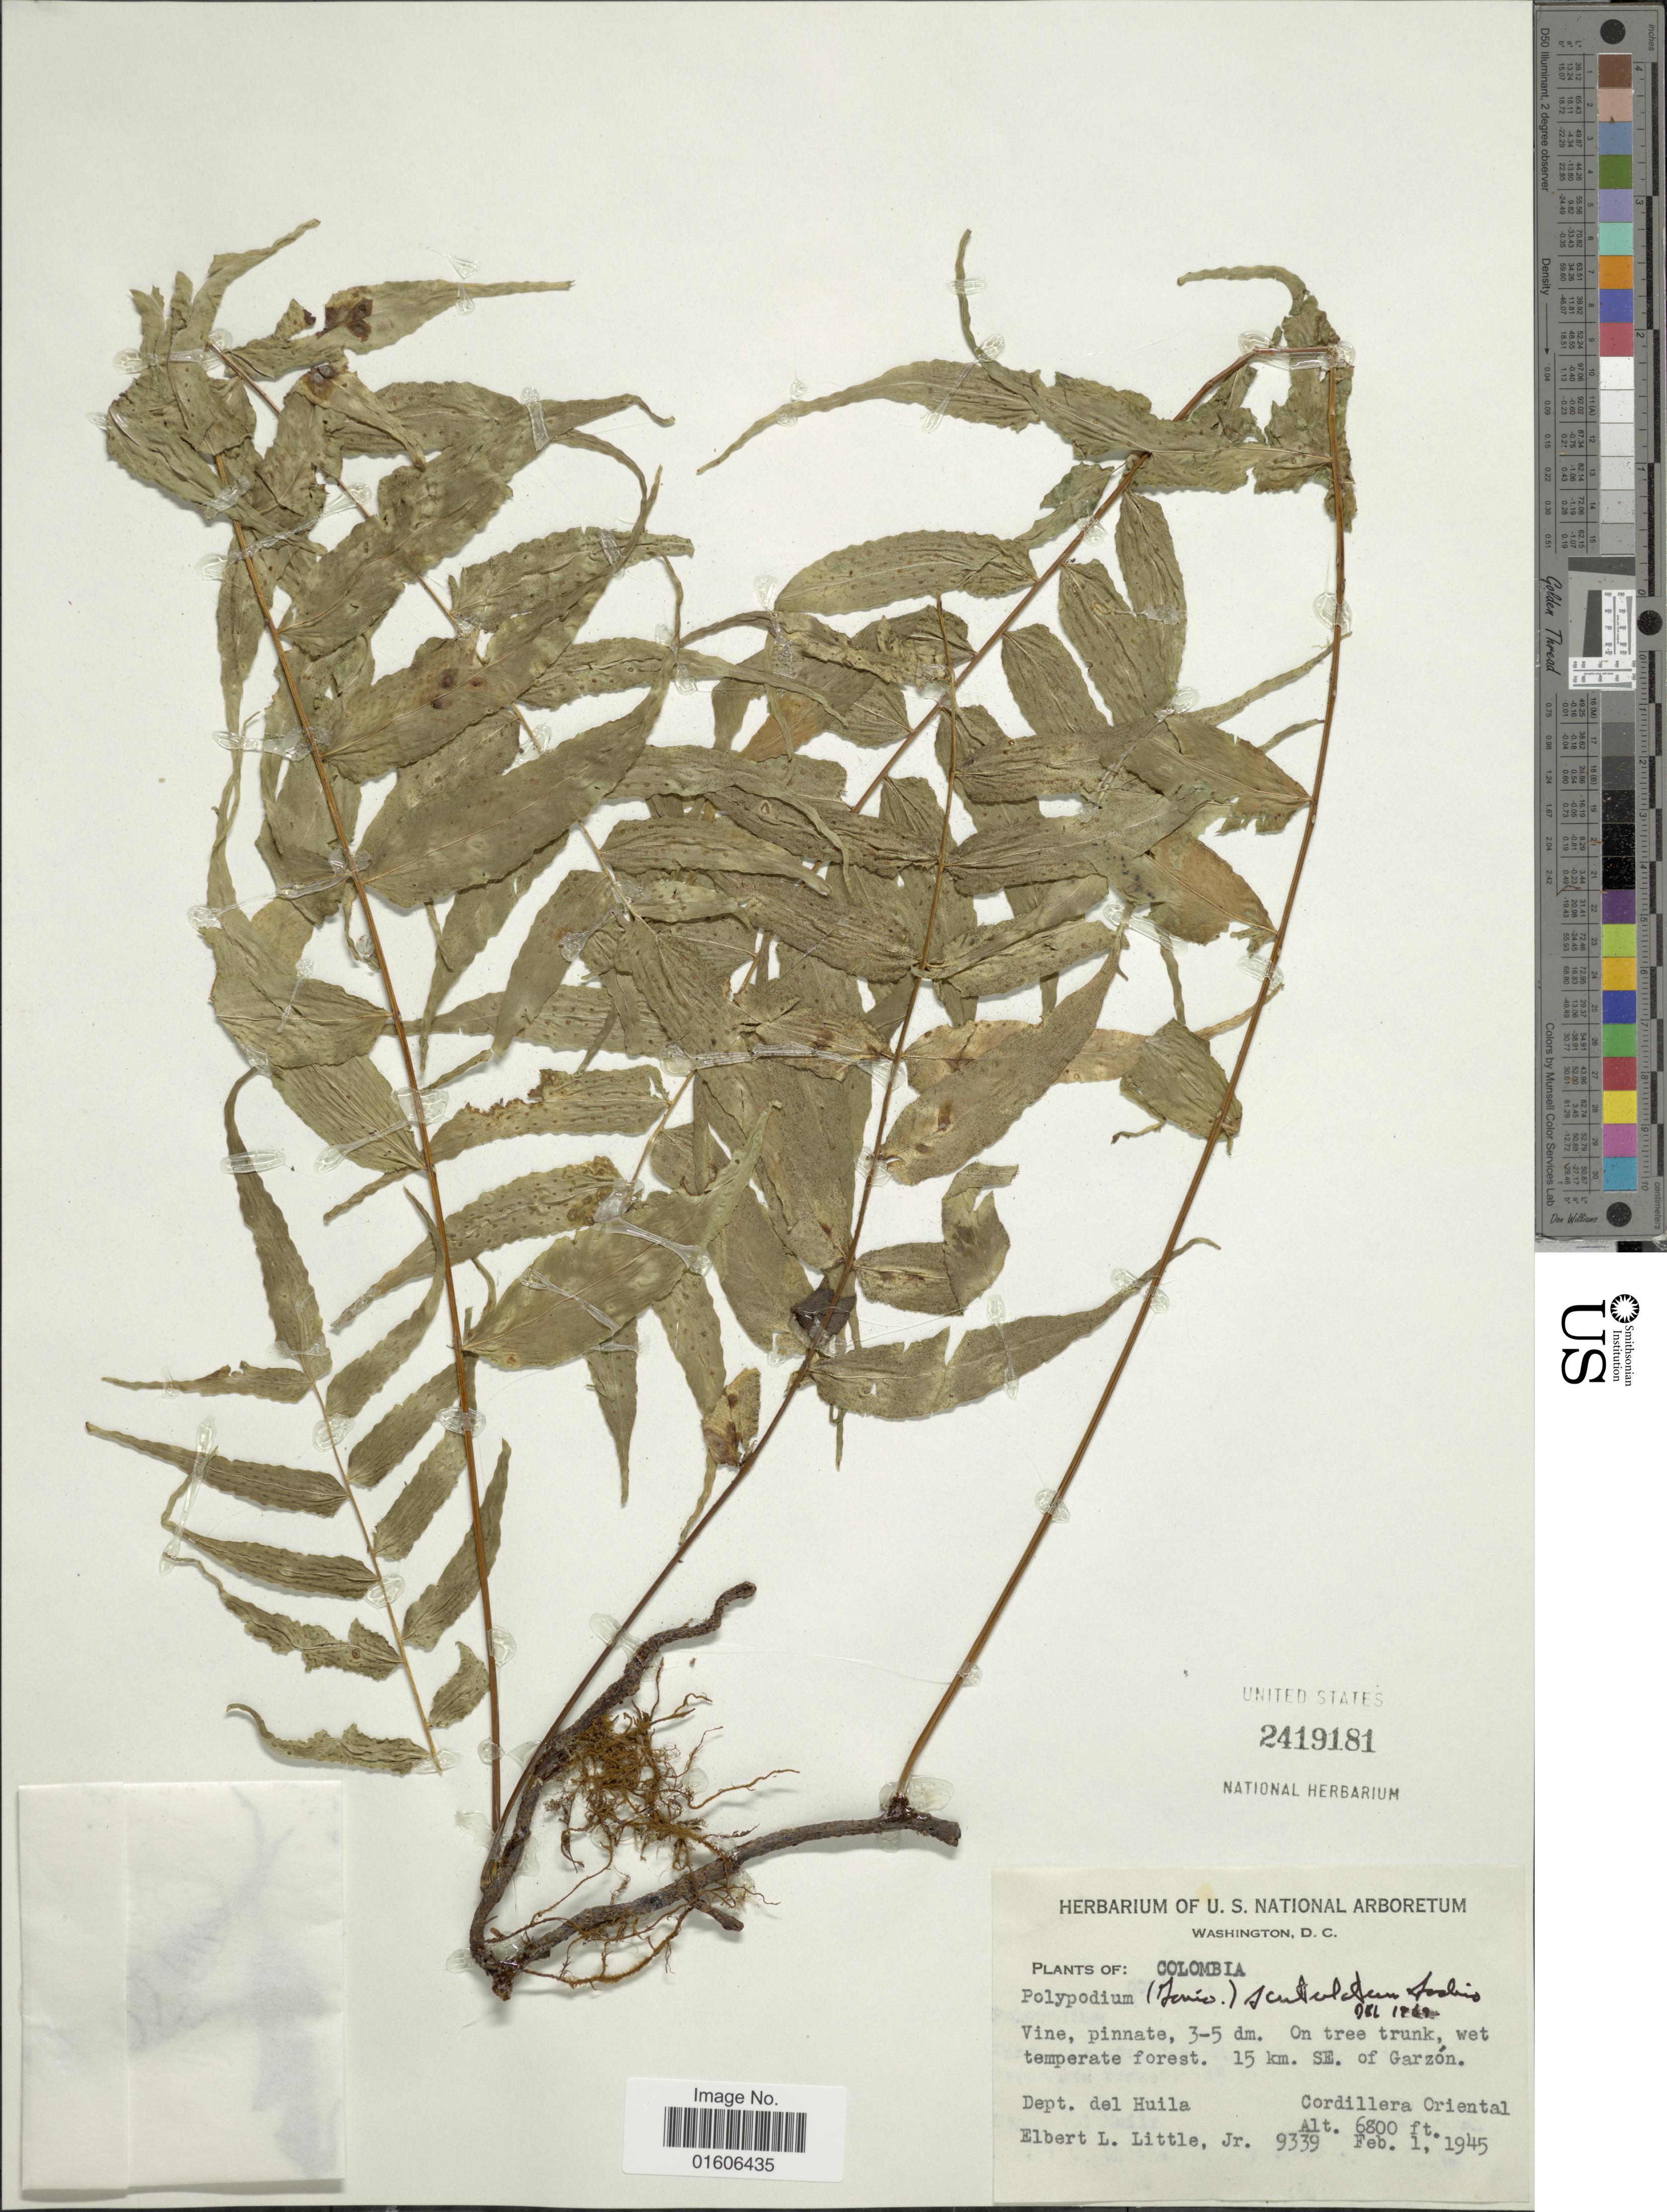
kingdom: Plantae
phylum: Tracheophyta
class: Polypodiopsida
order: Polypodiales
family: Polypodiaceae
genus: Serpocaulon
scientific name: Serpocaulon fraxinifolium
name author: (Jacq.) A.R. Sm.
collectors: E. L. Little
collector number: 9339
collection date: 1945-02-01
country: Colombia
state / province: Huila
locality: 15 km. SE. of Garzón. Dept. del Huila. Cordillera Oriental.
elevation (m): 2073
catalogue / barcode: US 2419181